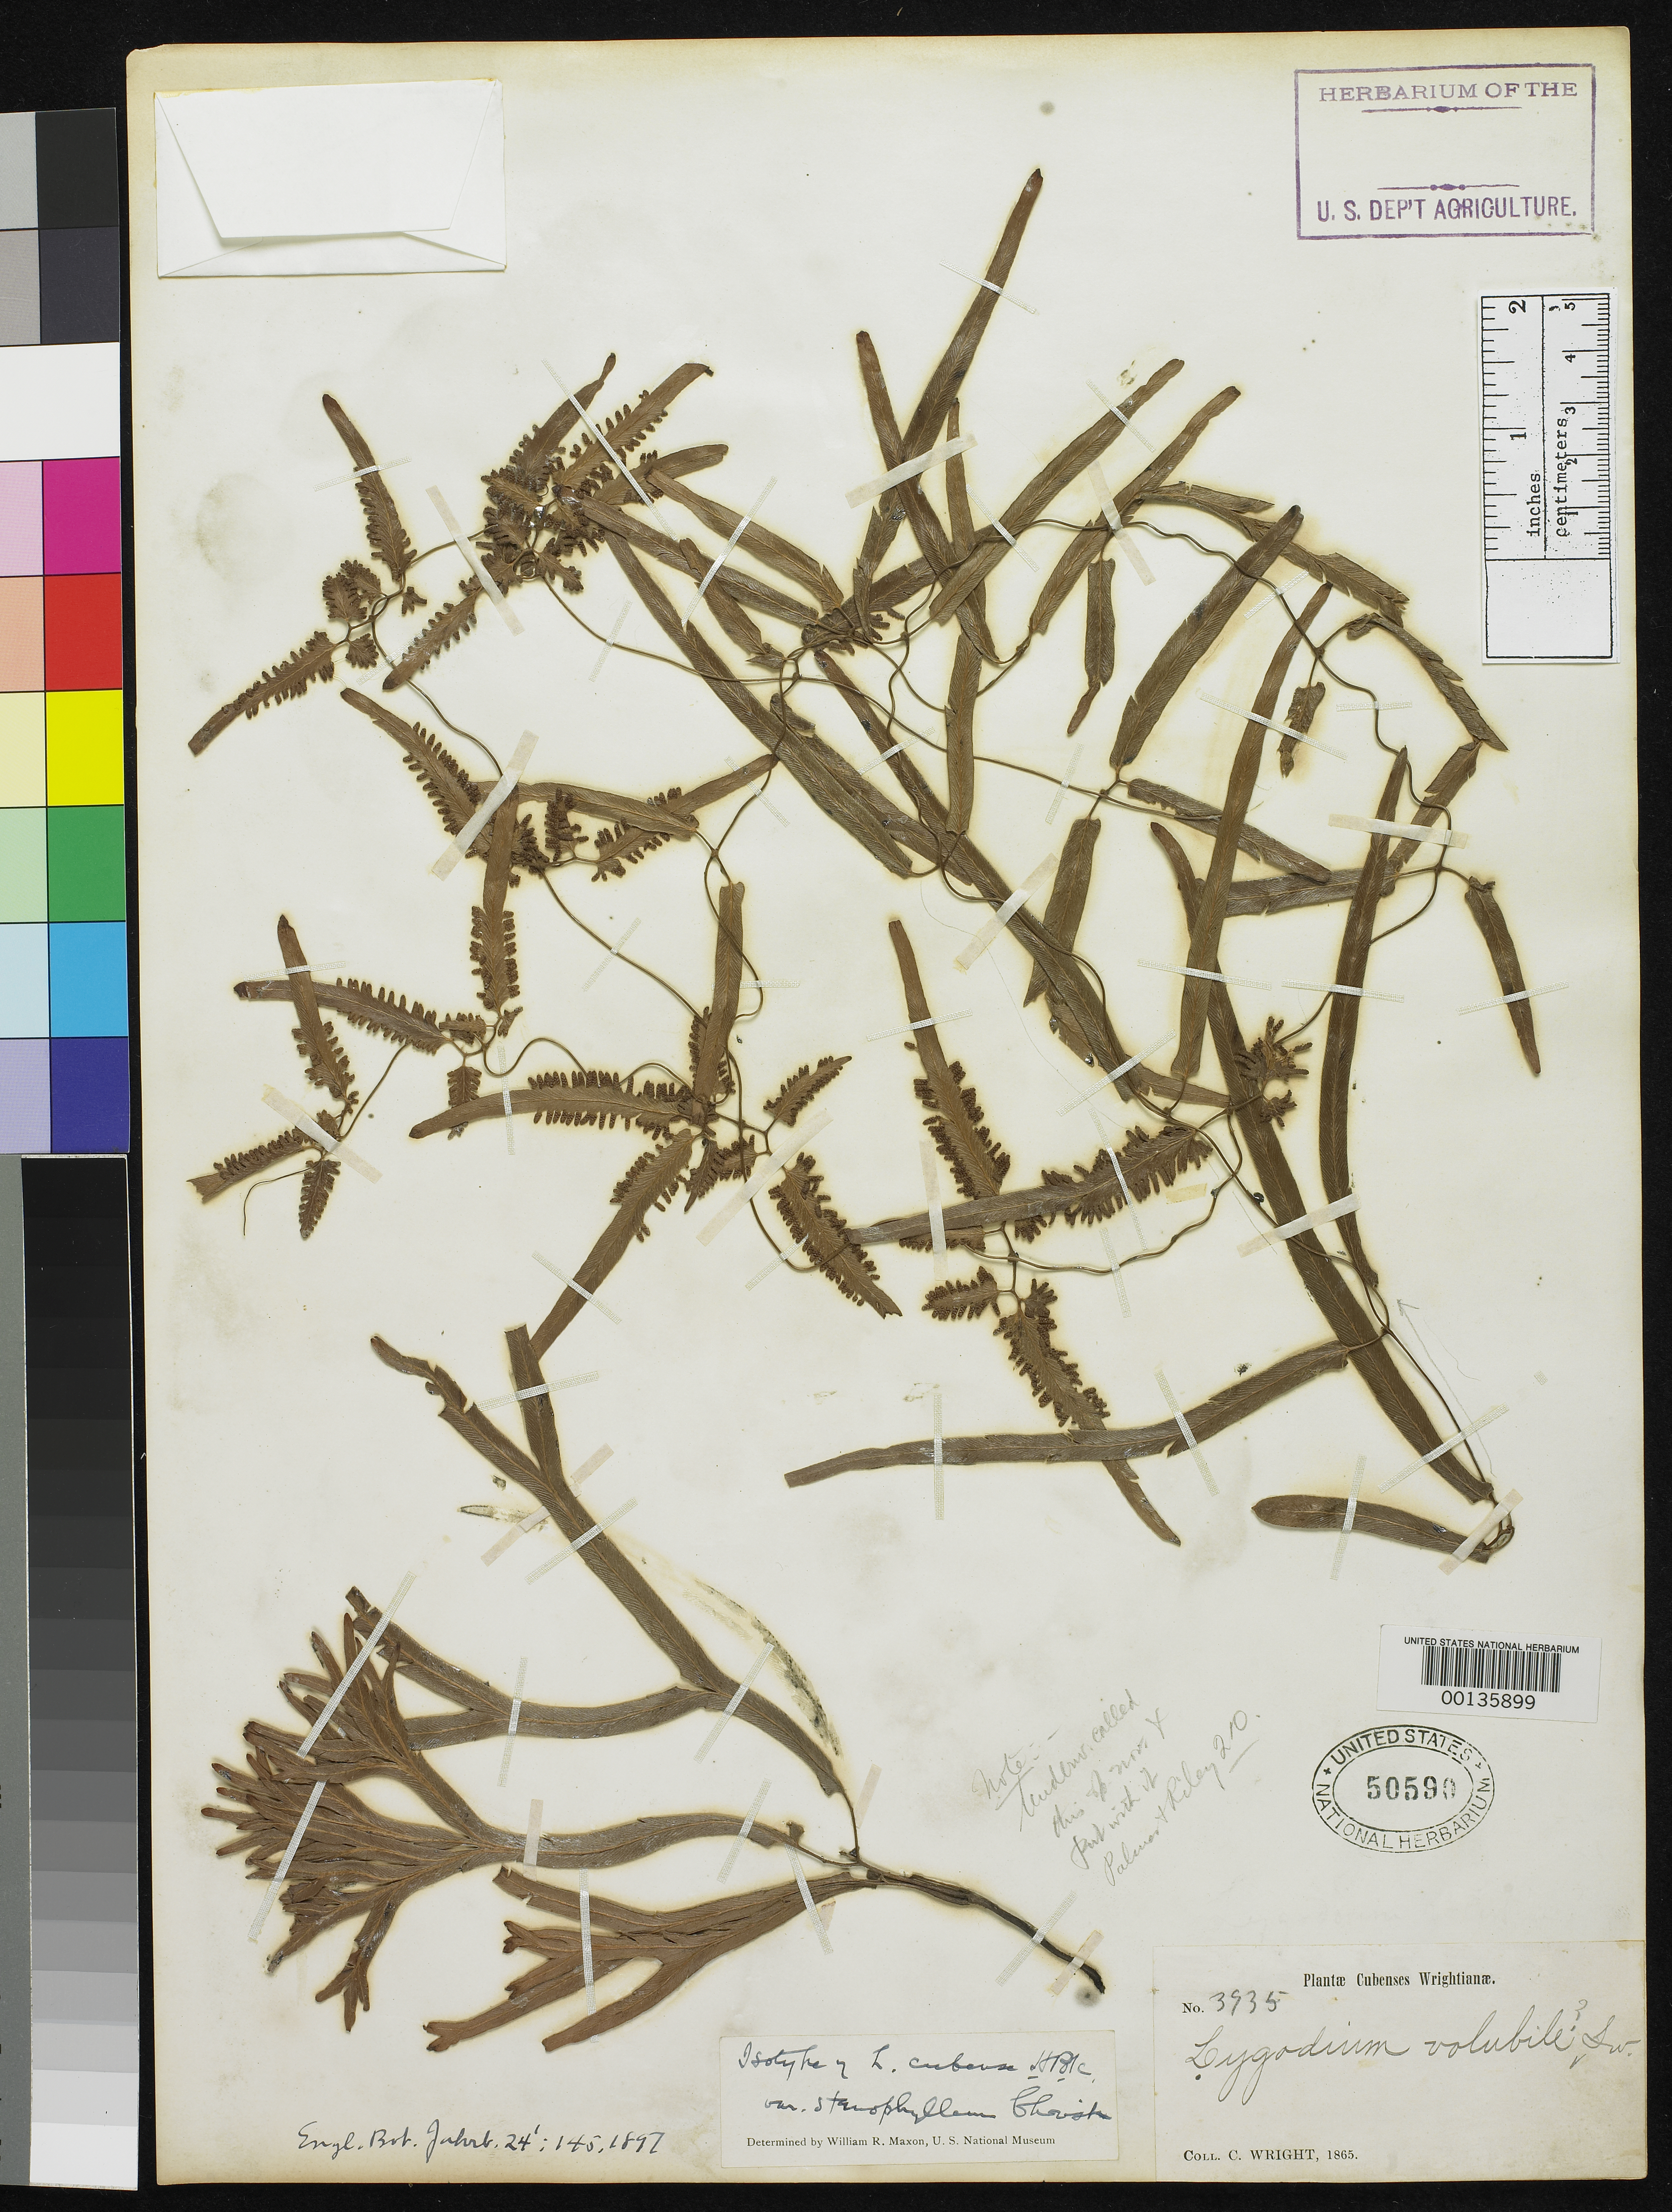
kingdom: Plantae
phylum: Tracheophyta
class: Polypodiopsida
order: Schizaeales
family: Lygodiaceae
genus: Lygodium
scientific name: Lygodium cubense var. stenophyllum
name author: Christ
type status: Type Collection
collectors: C. Wright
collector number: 3935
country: Cuba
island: Greater Antilles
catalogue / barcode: US 50590